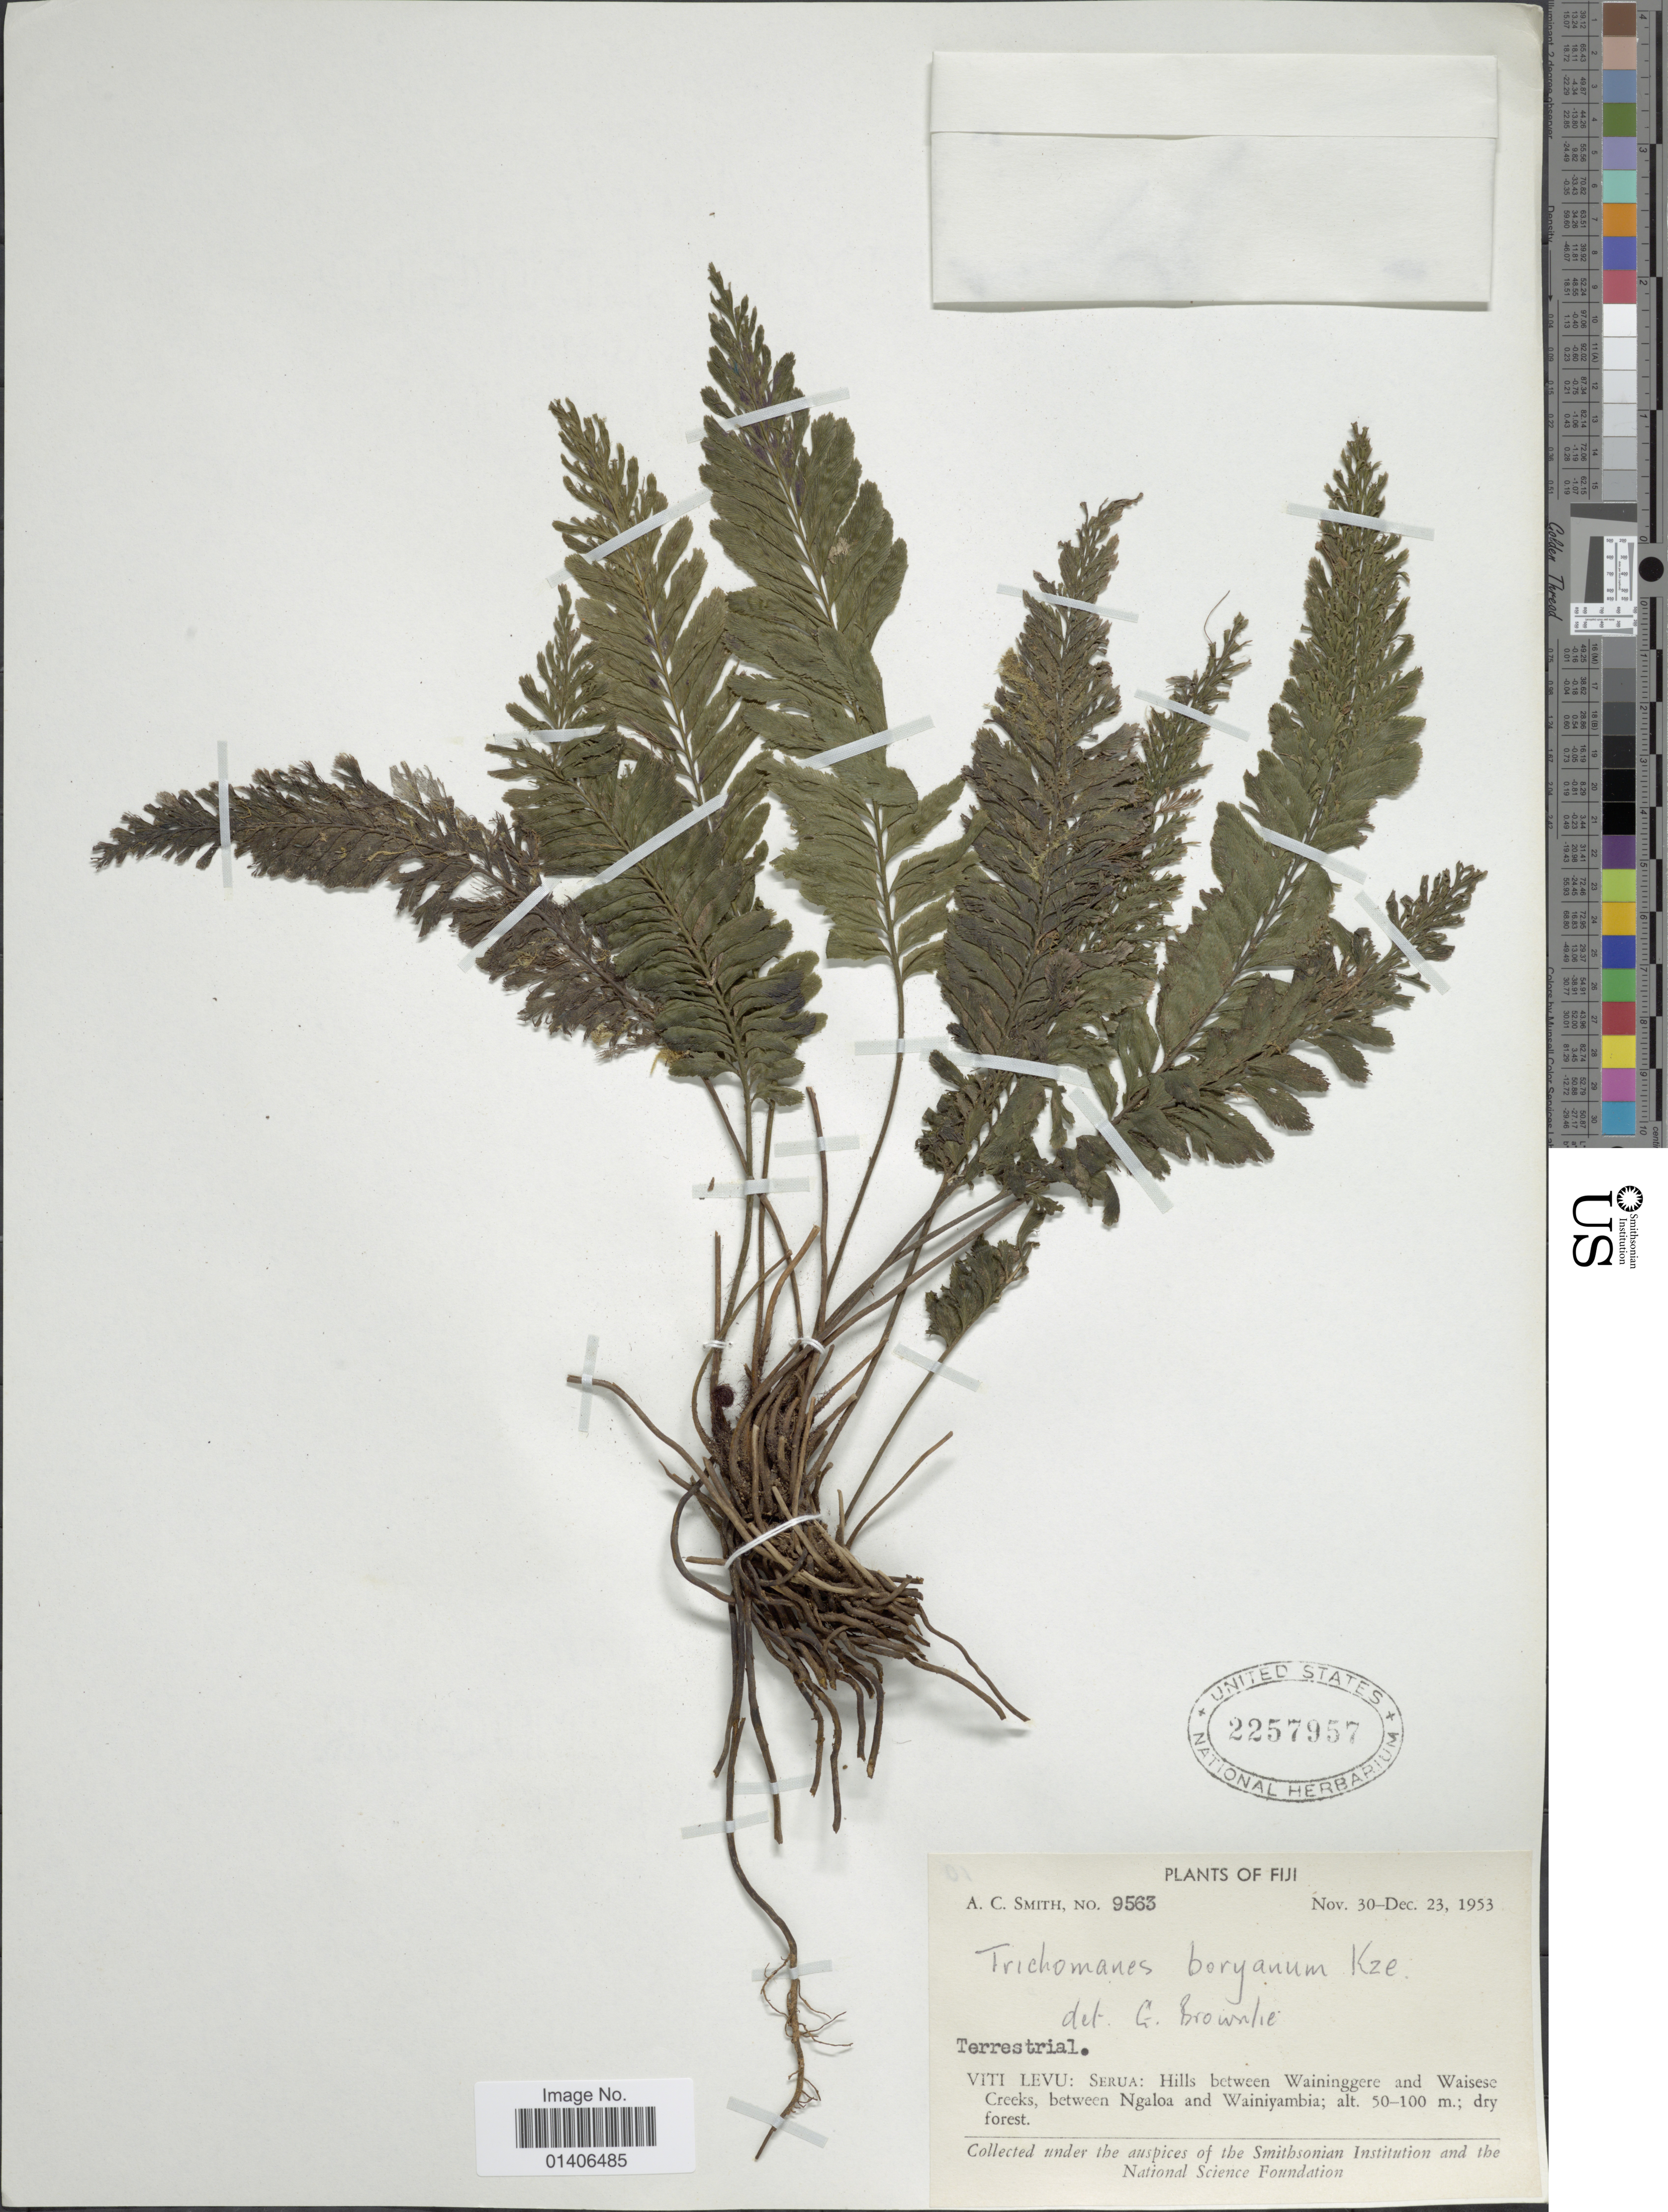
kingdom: Plantae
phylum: Tracheophyta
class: Polypodiopsida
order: Hymenophyllales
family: Hymenophyllaceae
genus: Cephalomanes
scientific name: Cephalomanes atrovirens subsp. boryanum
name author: (Kunze) K. Iwats.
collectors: A. C. Smith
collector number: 9563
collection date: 1953-11-30/1953-12-23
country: Fiji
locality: Viti Levu: Serua: Hills between Waininggere and Waisese Creeks, between Ngaloa and Wainiyambia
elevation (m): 50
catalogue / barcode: US 2257957